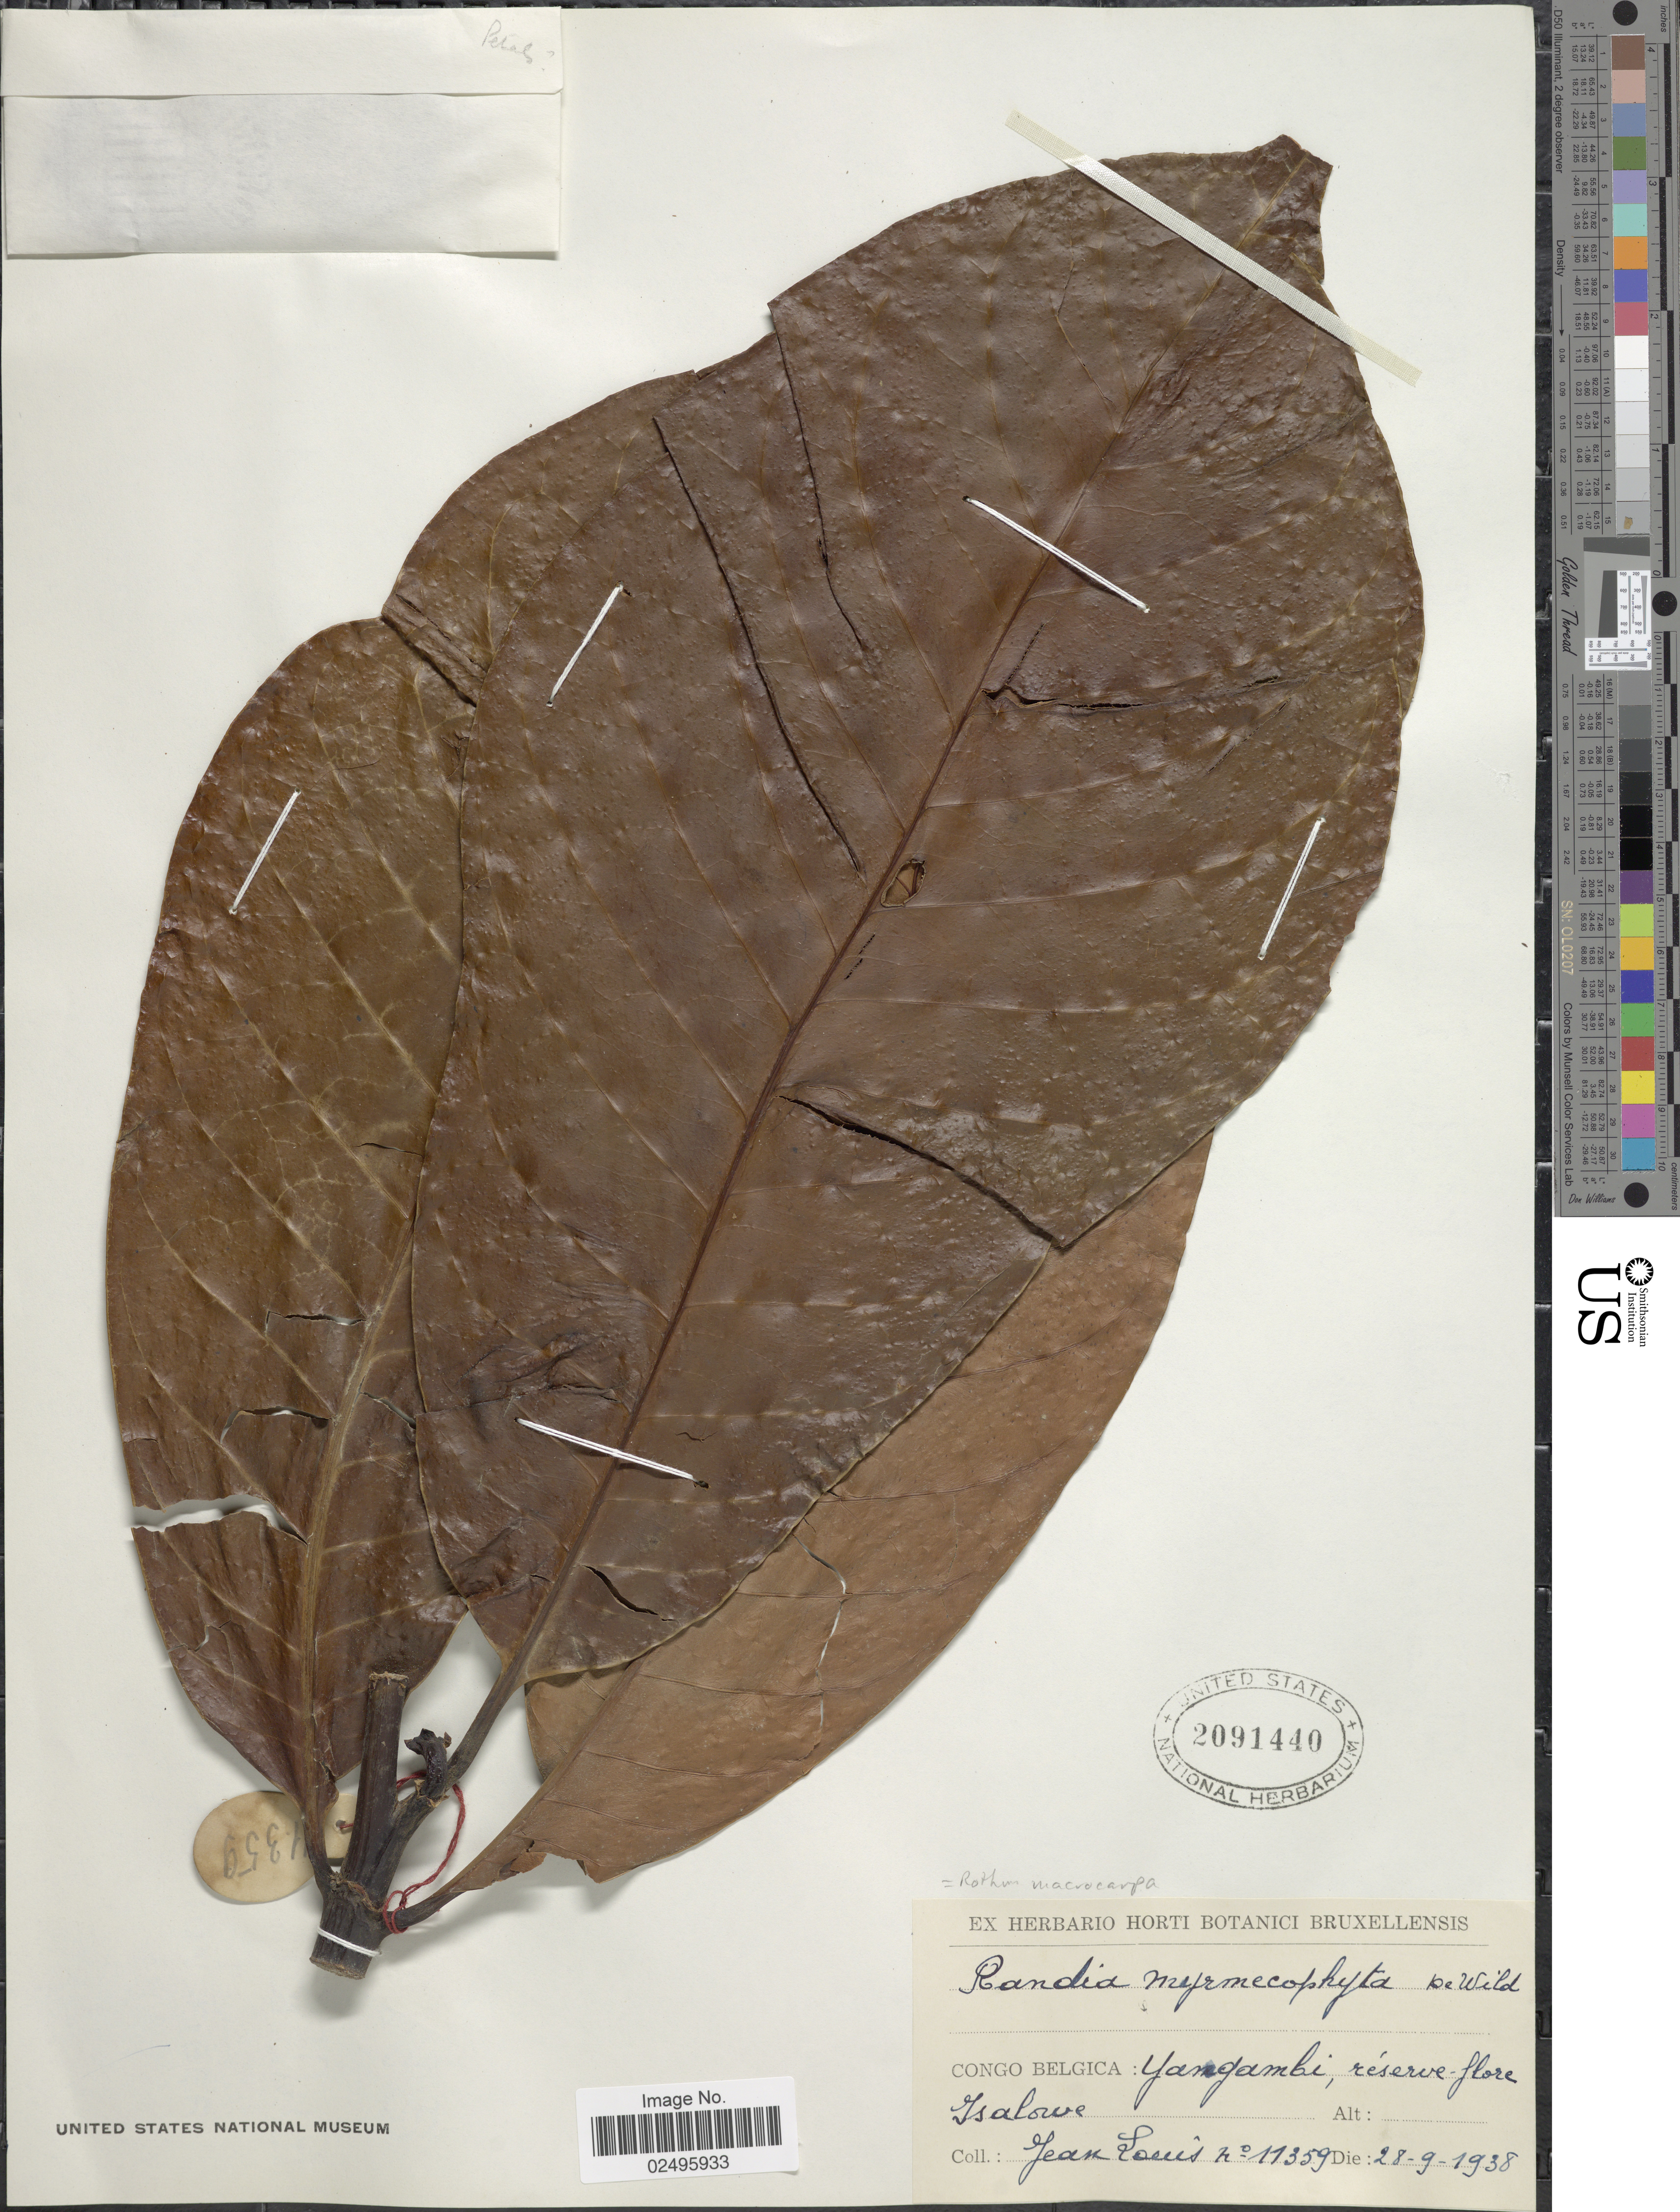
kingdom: Plantae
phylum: Tracheophyta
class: Magnoliopsida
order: Gentianales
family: Rubiaceae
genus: Rothmannia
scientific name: Rothmannia macrocarpa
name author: (Hiern) Keay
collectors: J. Louis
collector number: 11359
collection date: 1938-09-28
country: Congo, Democratic Republic of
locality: Congo Belgica: Yangambi, reserve flore Isalowe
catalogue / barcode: US 2091440